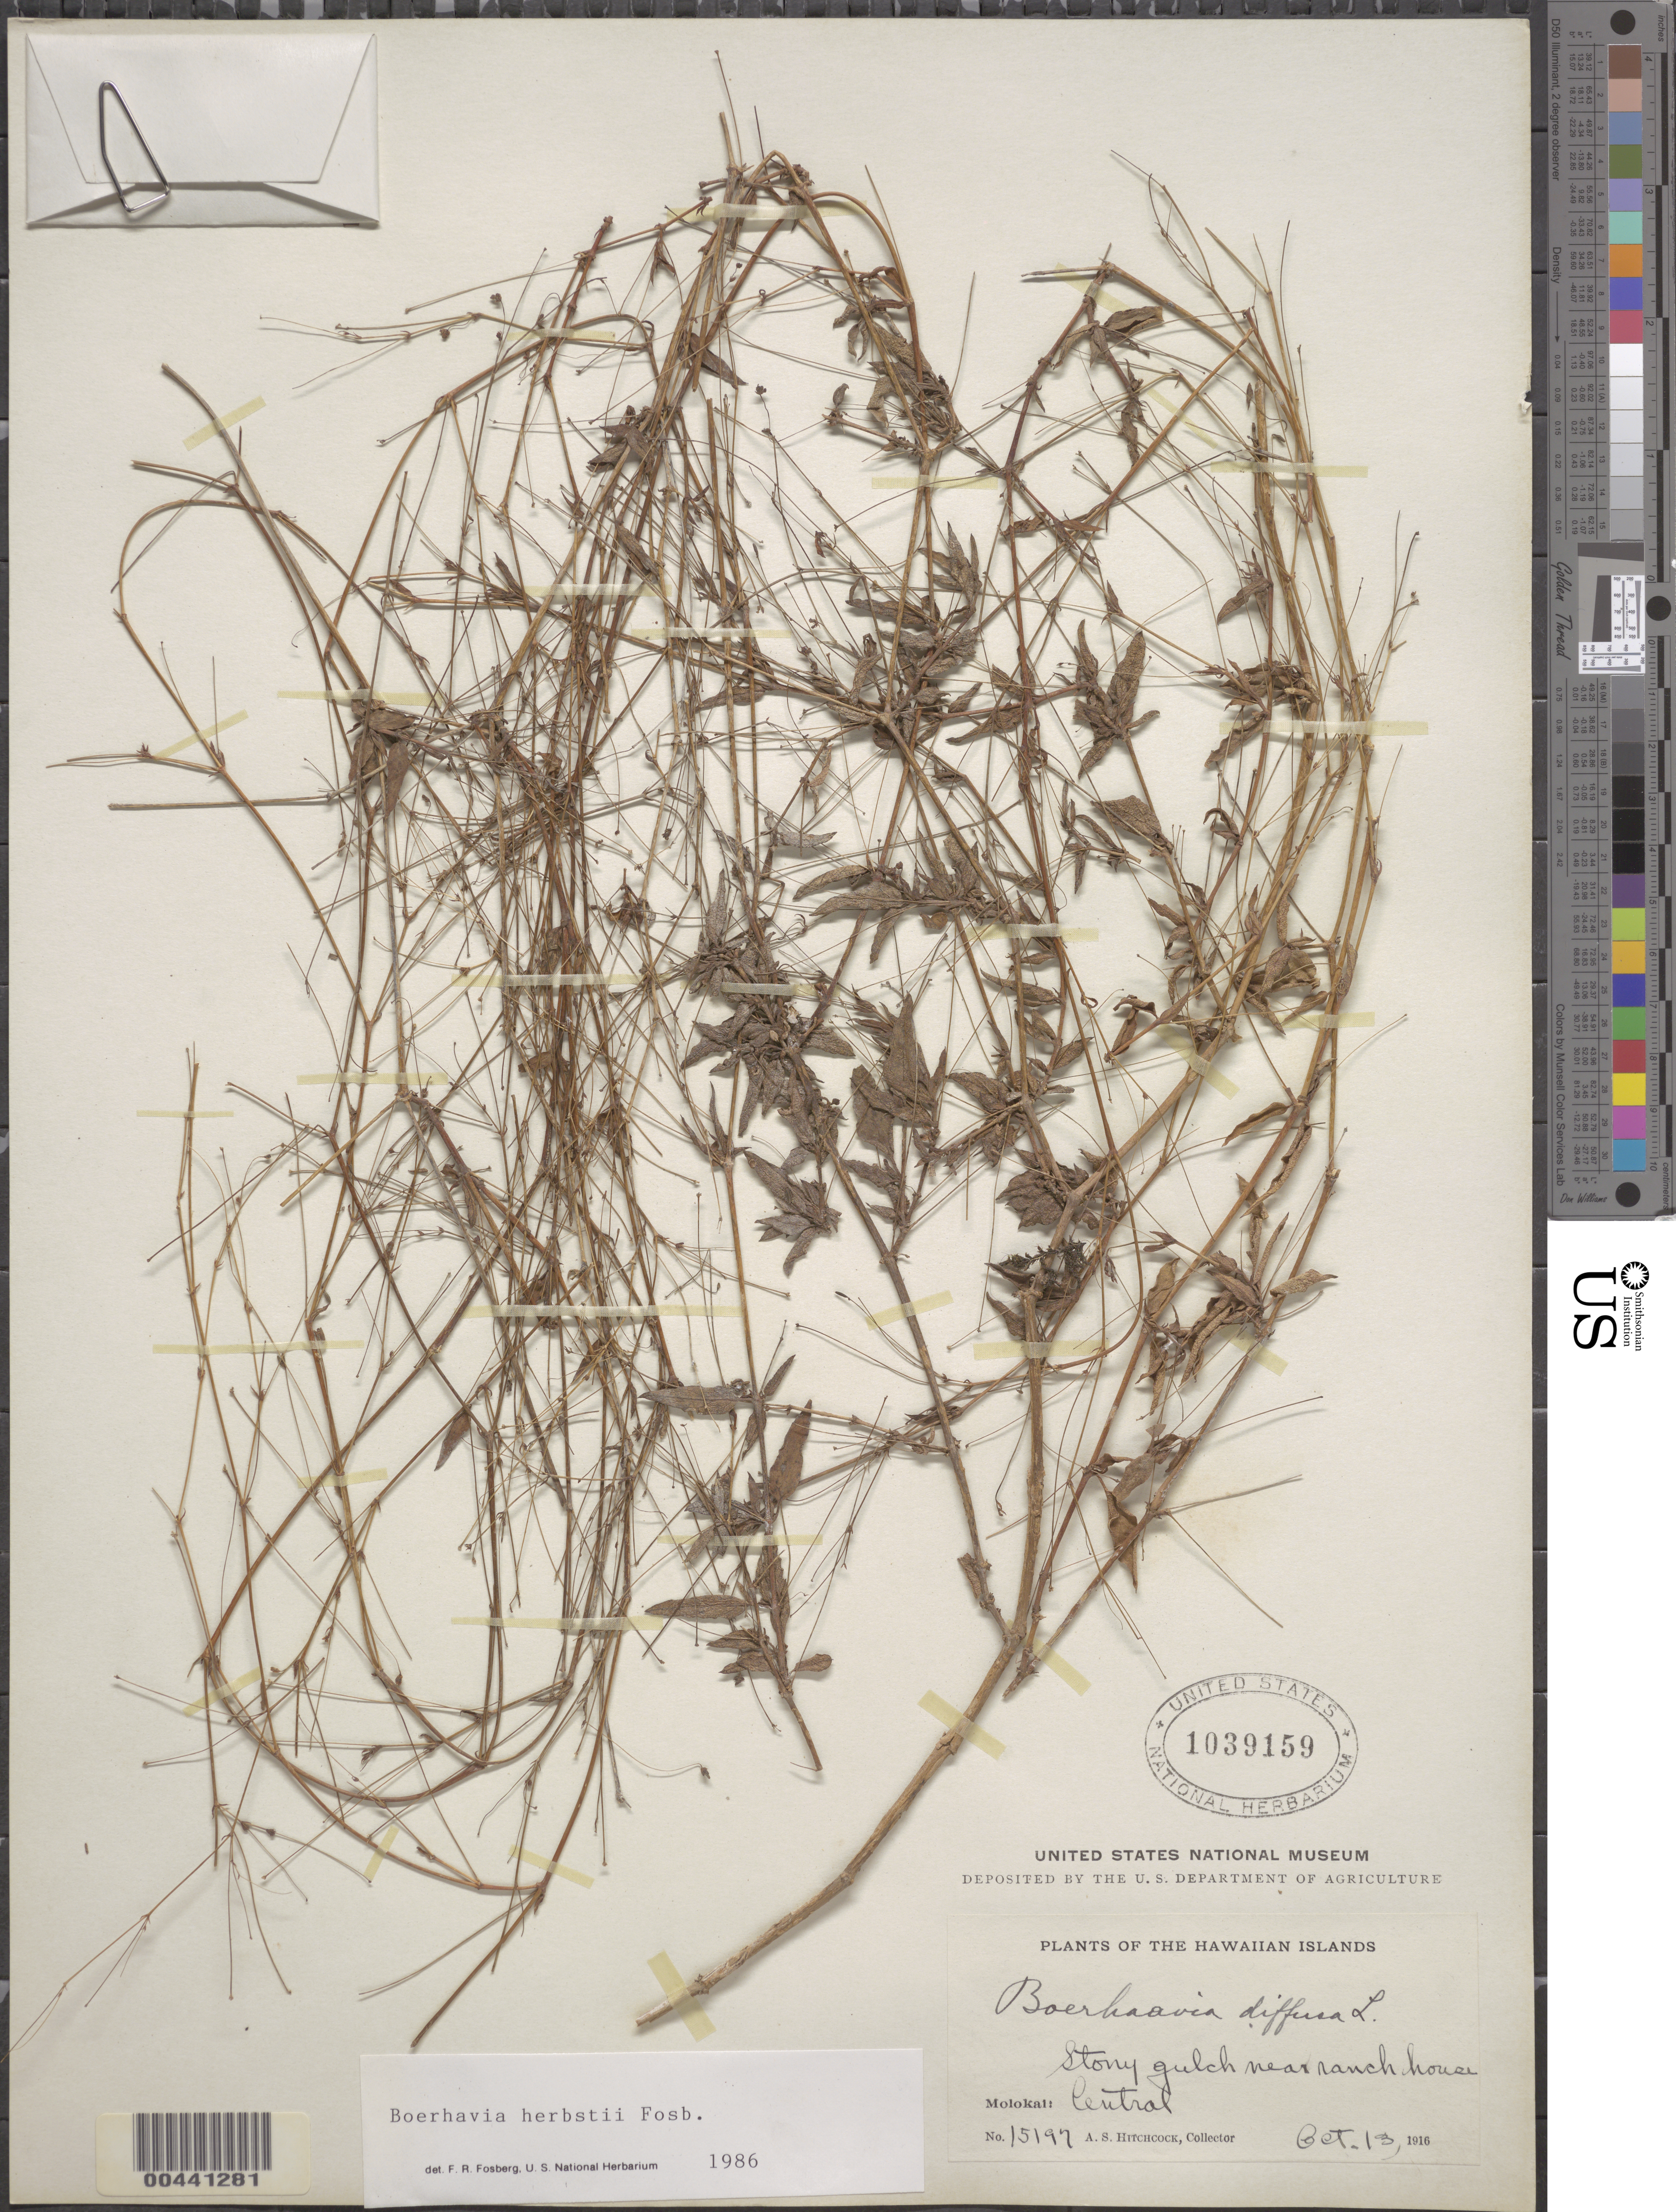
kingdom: Plantae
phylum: Tracheophyta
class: Magnoliopsida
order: Caryophyllales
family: Nyctaginaceae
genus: Boerhavia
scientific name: Boerhavia herbstii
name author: Fosberg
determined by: Fosberg, F. R.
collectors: A. S. Hitchcock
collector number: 15197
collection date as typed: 13 Oct 1916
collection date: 1916-10-13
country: United States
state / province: Hawaii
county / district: Maui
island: Moloka'i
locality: Central Molokai, stony gulch near ranch house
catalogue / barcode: US 1039159